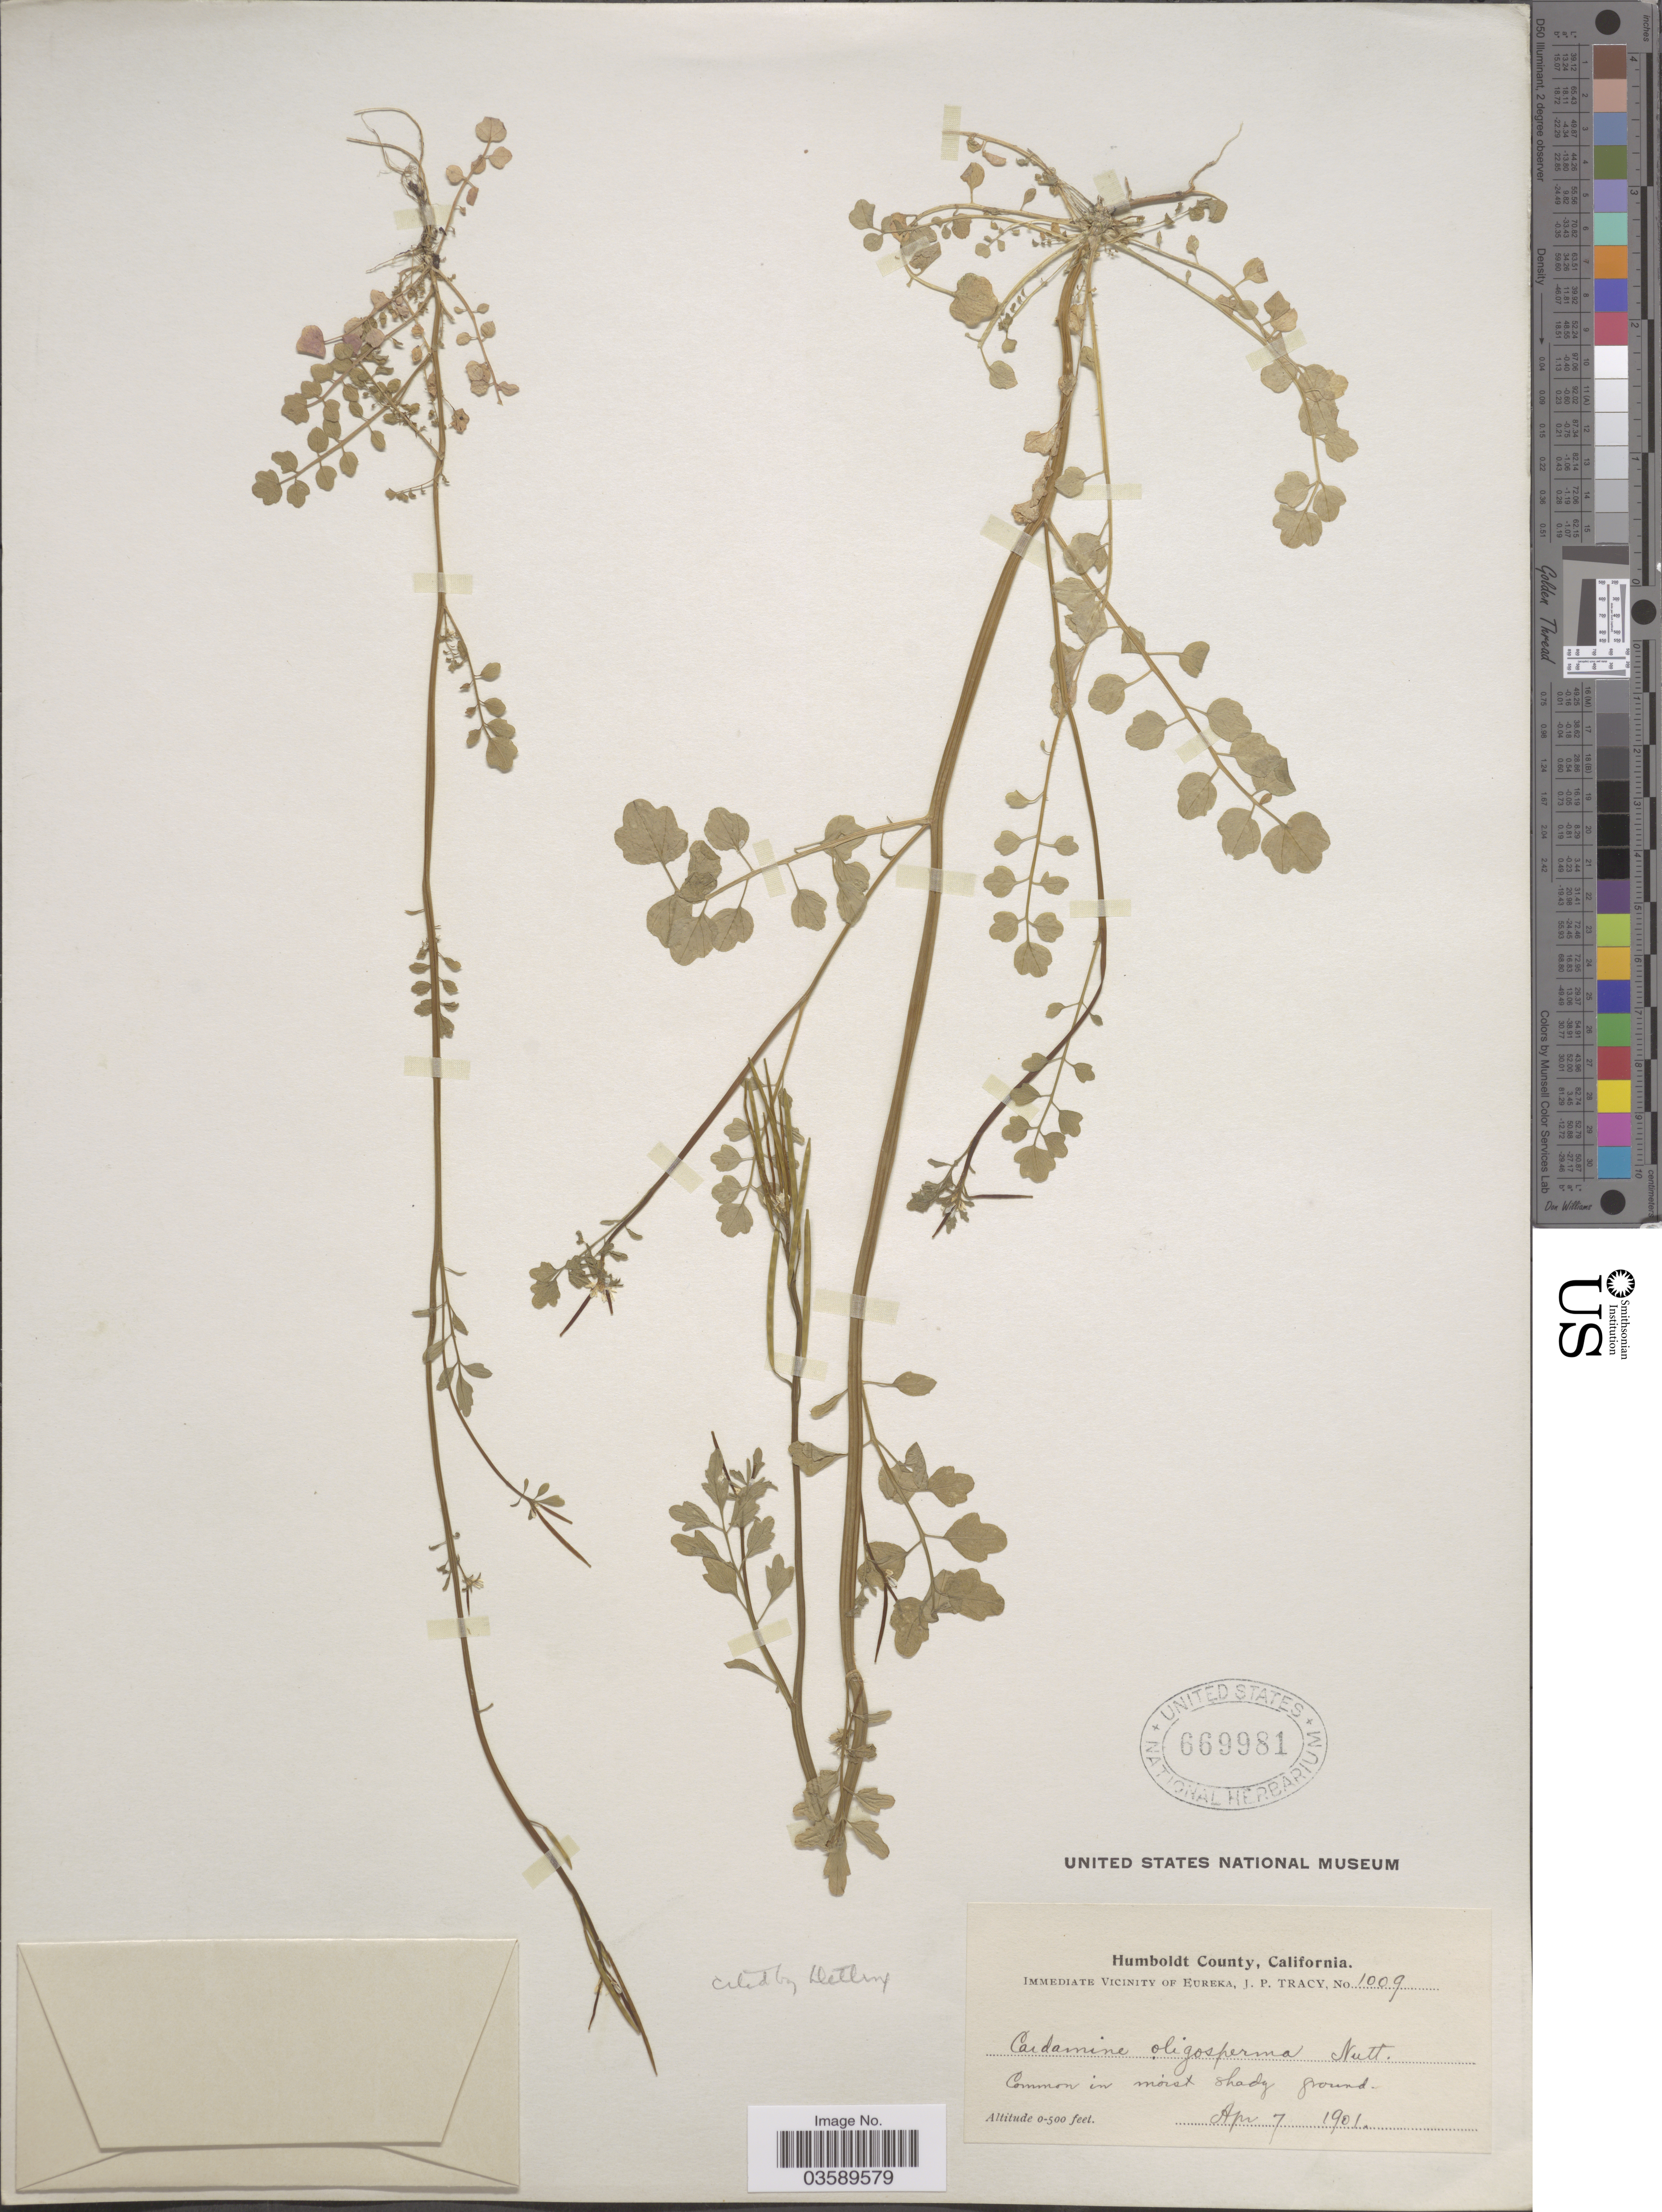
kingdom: Plantae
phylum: Tracheophyta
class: Magnoliopsida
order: Brassicales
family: Brassicaceae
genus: Cardamine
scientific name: Cardamine oligosperma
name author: Nutt.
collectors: J. Tracy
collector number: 1009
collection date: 1901-04-07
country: United States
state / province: California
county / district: Humboldt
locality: Humboldt County. Immediate Vicinity of Eureka.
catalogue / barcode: US 669981